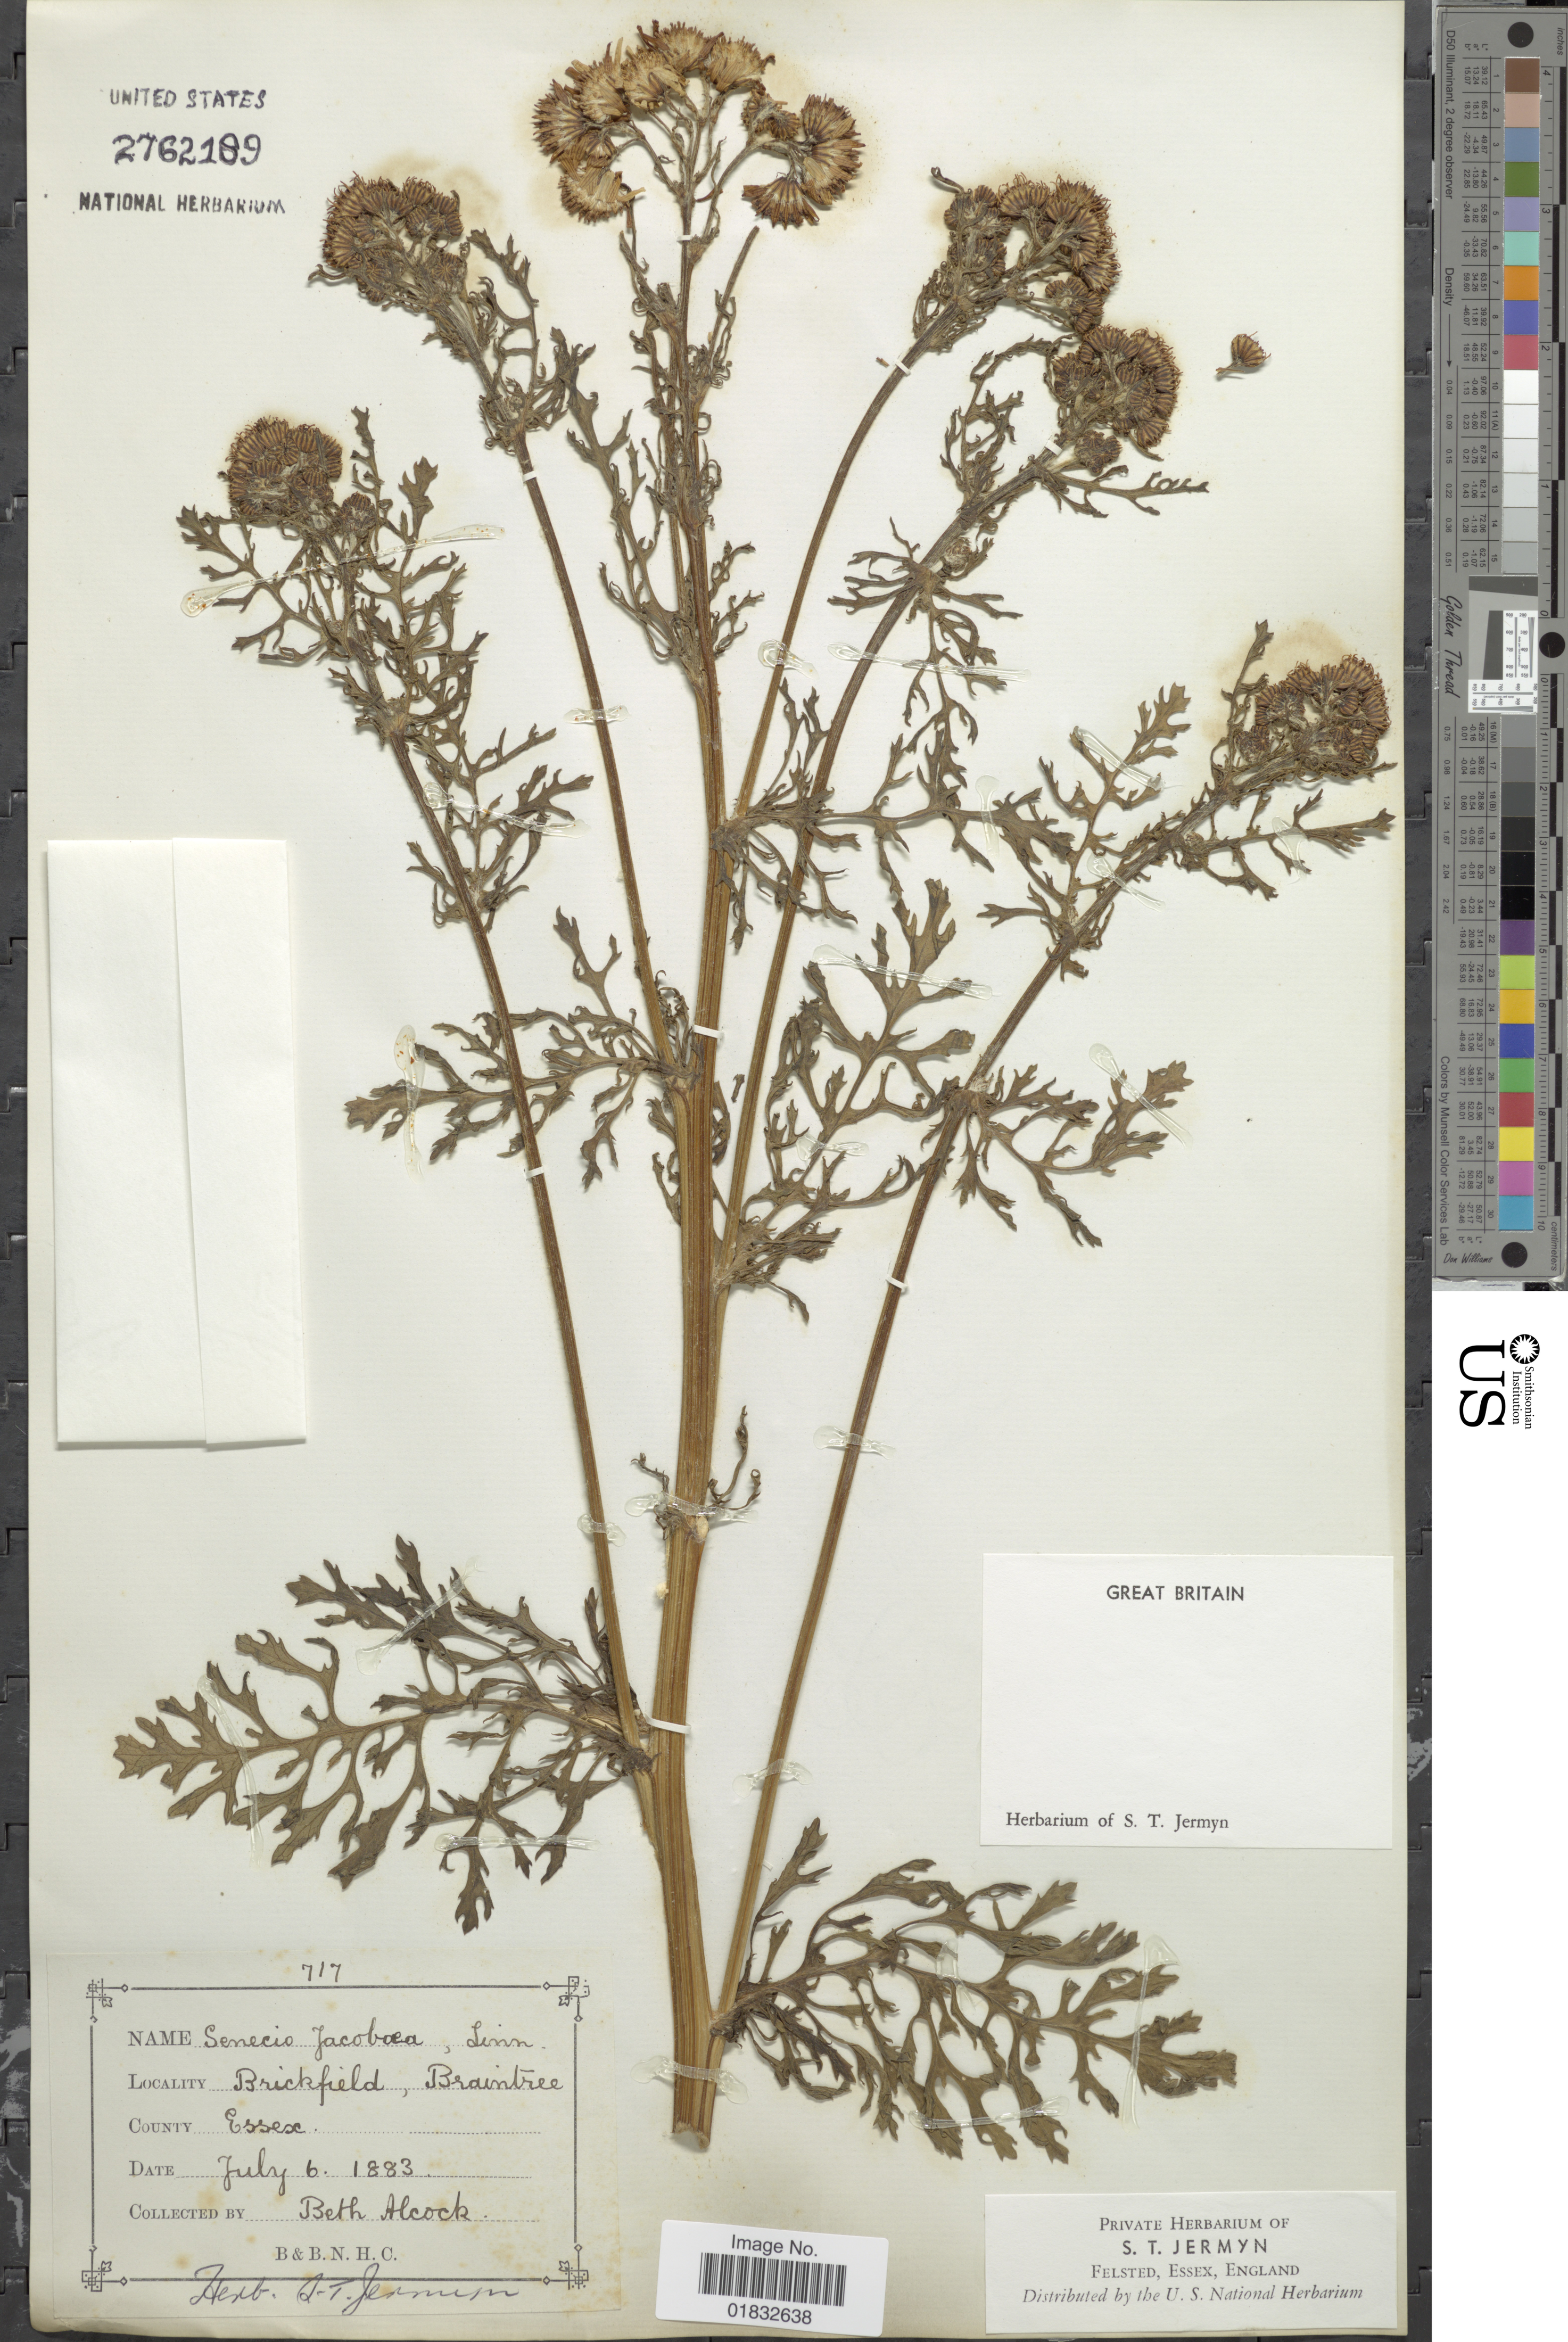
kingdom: Plantae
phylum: Tracheophyta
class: Magnoliopsida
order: Asterales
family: Asteraceae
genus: Jacobaea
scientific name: Jacobaea vulgaris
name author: Gaertn.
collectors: B. Alcock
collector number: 717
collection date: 1883-07-06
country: United Kingdom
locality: Brickfield, Braintree, Essex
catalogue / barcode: US 2762189